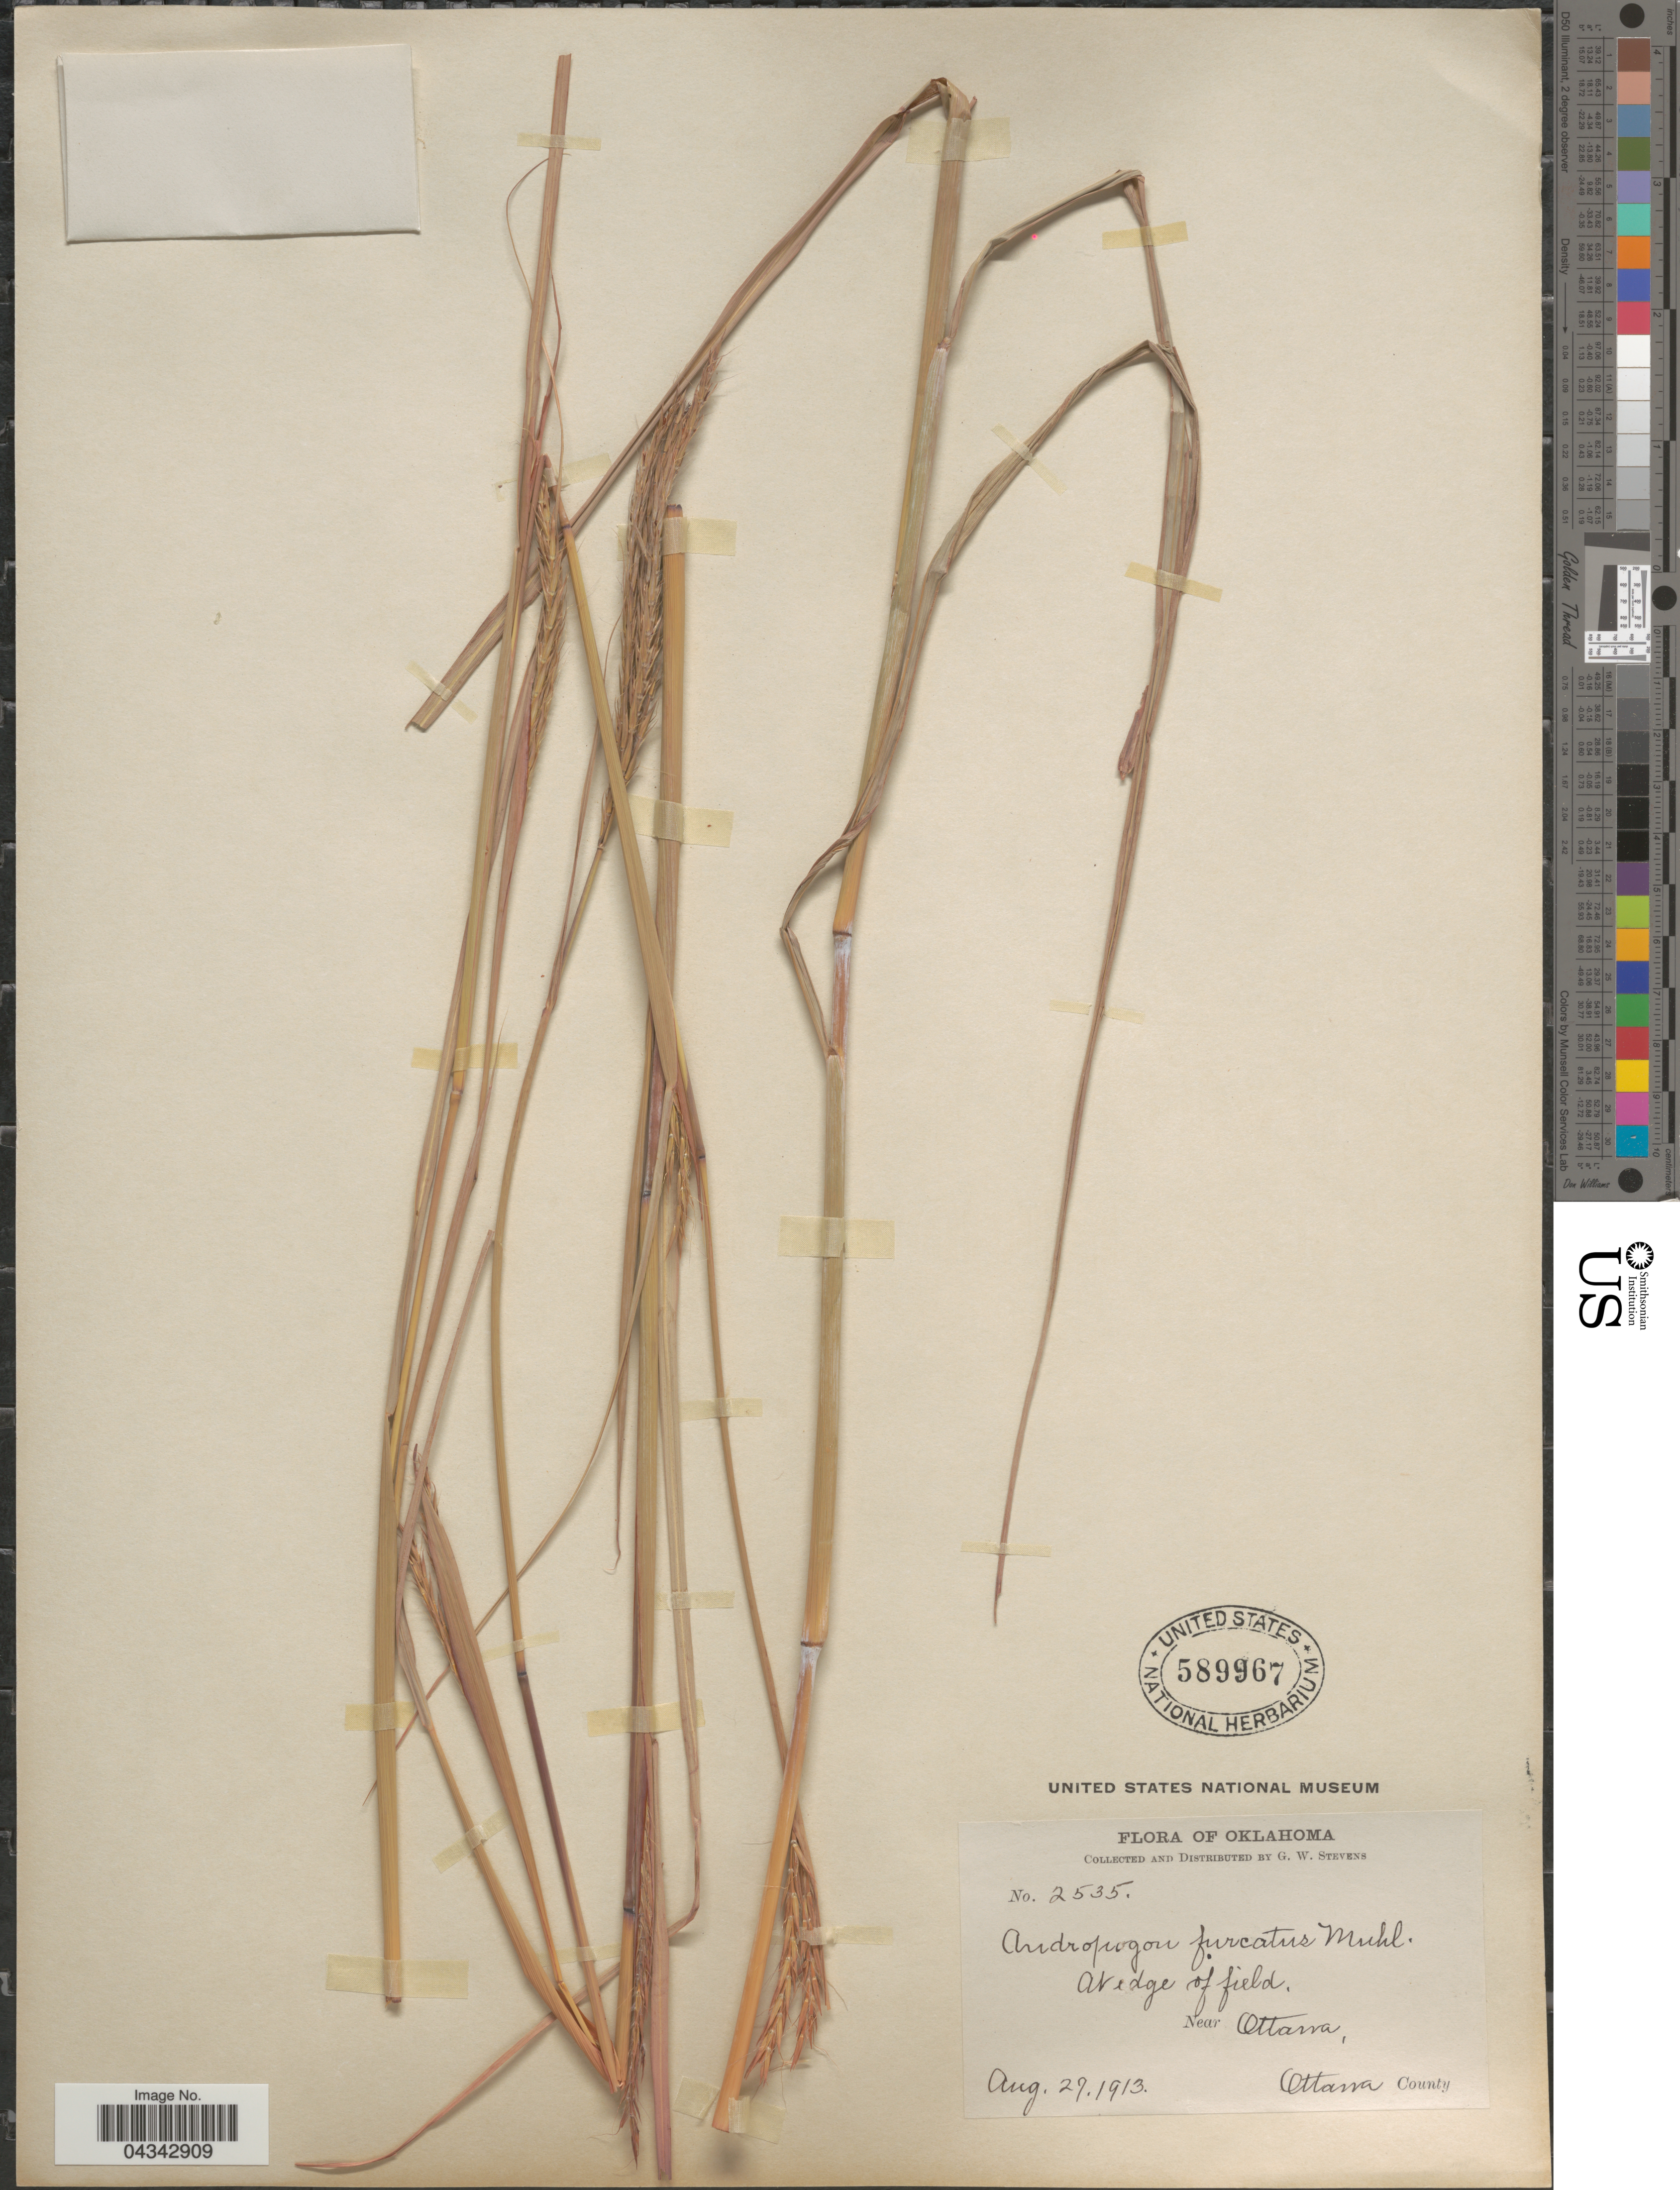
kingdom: Plantae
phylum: Tracheophyta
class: Liliopsida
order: Poales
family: Poaceae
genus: Andropogon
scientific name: Andropogon gerardii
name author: Vitman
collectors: G. W. Stevens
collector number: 2535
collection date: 1913-08-29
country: United States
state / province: Oklahoma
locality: At edge of field, Near Ottawa, Ottawa County.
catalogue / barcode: US 589967